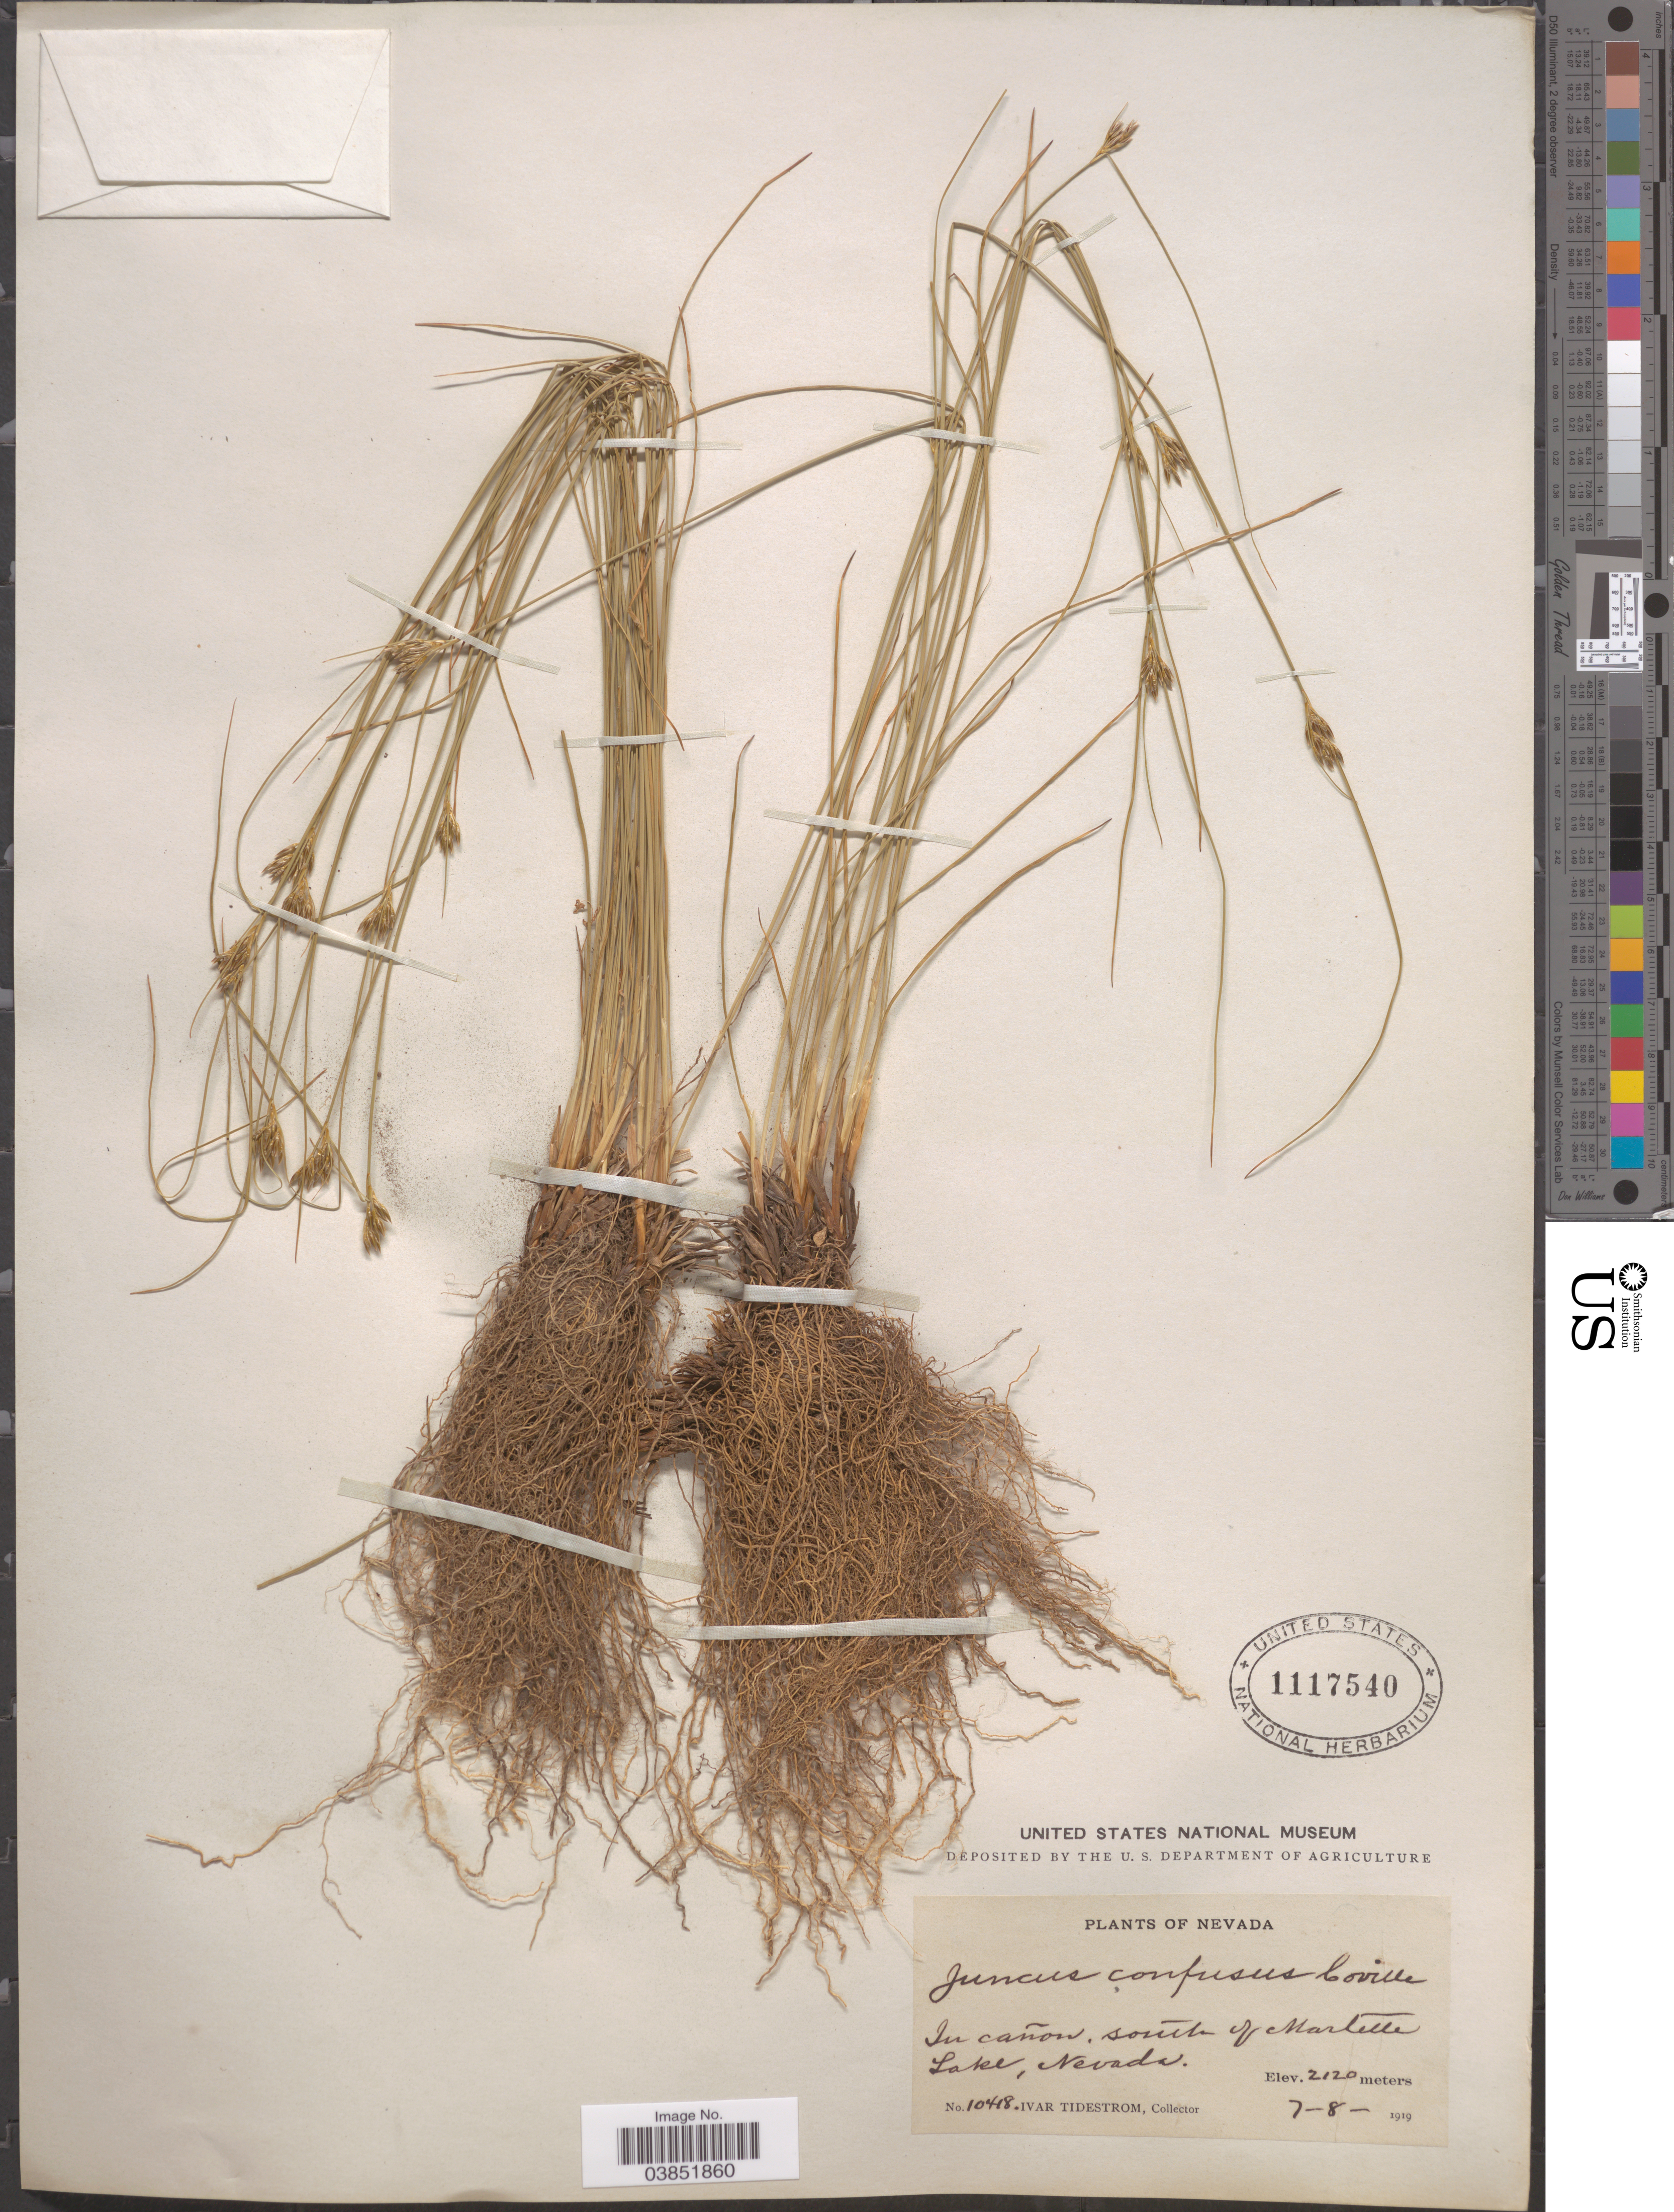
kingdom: Plantae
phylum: Tracheophyta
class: Liliopsida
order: Poales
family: Juncaceae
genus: Juncus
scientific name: Juncus confusus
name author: Coville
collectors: I. F. Tidestrom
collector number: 10418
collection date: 1919-07-08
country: United States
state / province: Nevada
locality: In cañon. south of Marlette Lake.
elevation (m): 2120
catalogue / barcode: US 1117540